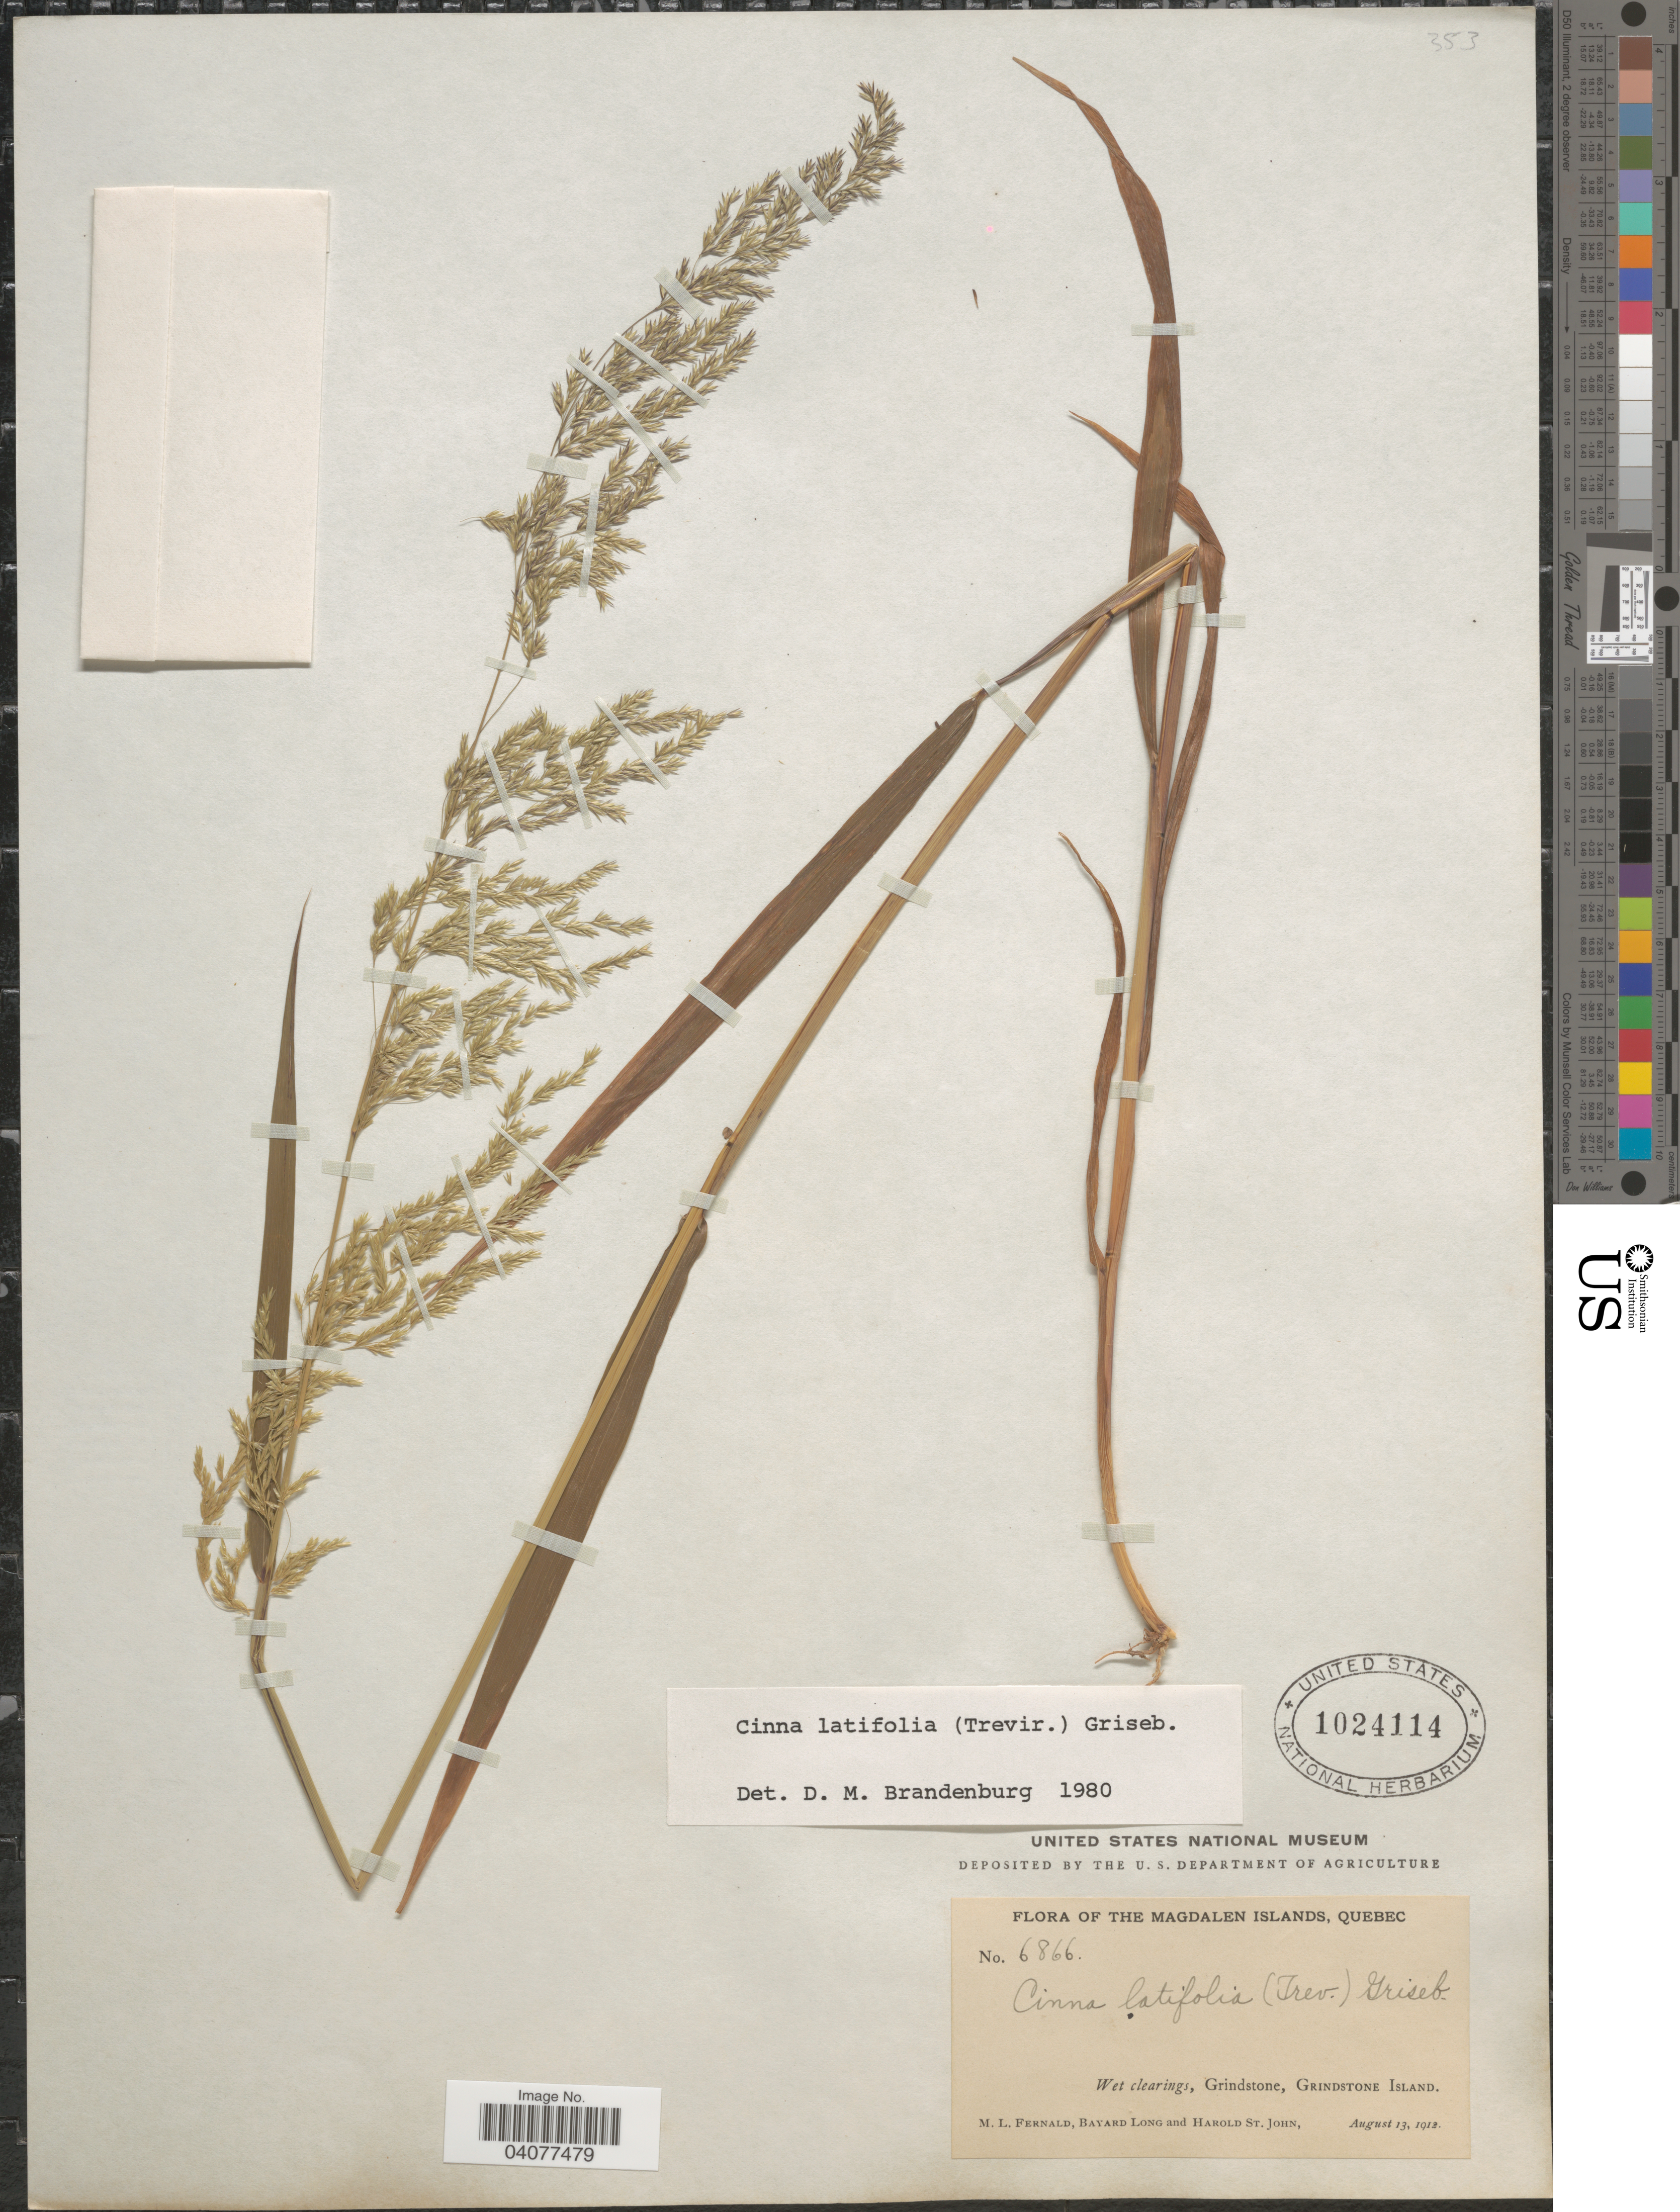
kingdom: Plantae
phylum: Tracheophyta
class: Liliopsida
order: Poales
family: Poaceae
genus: Cinna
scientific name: Cinna latifolia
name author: (Trevir. ex Goeppert) Griseb.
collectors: M. L. Fernald, B. Long & H. St. John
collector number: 6866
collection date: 1912-08-13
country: Canada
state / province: Quebec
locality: The Magdalen Islands. Wet clearings, Grindstone, Grindstone Island.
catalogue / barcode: US 1024114